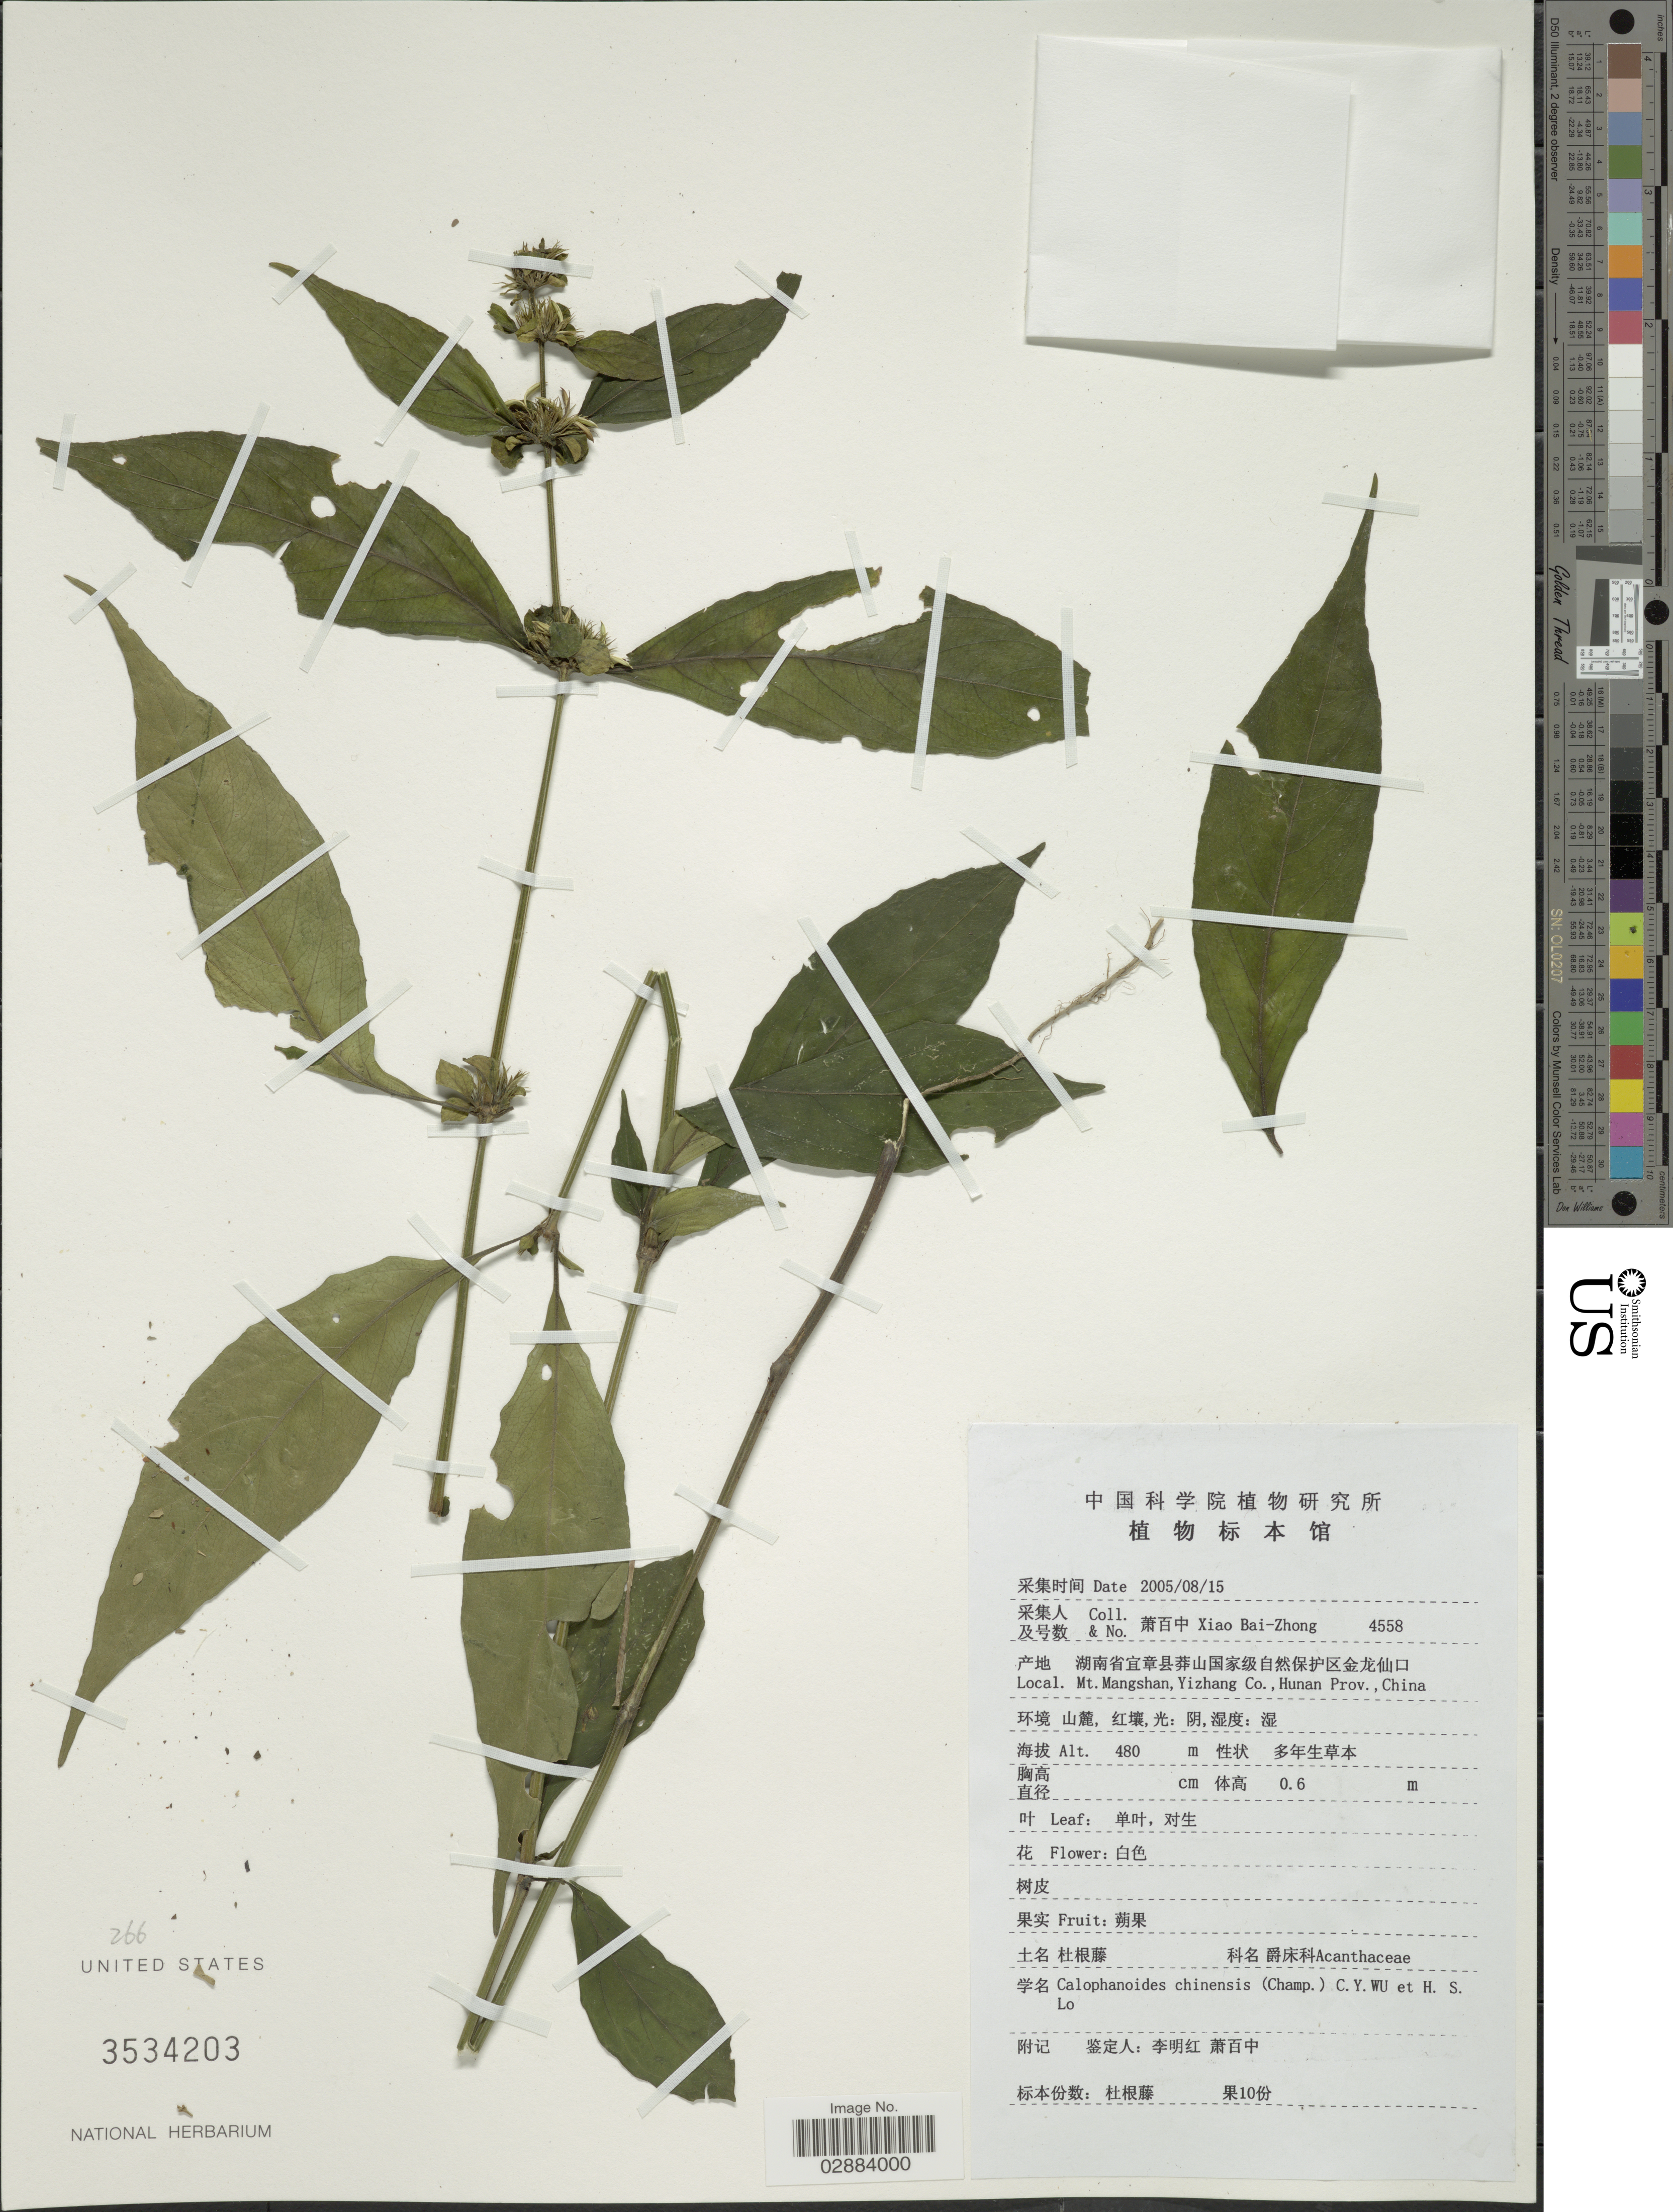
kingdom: Plantae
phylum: Tracheophyta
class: Magnoliopsida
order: Lamiales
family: Acanthaceae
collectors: B. Z. Xiao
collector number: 4558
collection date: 2005-08-15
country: China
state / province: Hunan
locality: Mt. Mangshan, Yizhang Co., Hunan Prov., China.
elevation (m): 480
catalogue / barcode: US 3534203